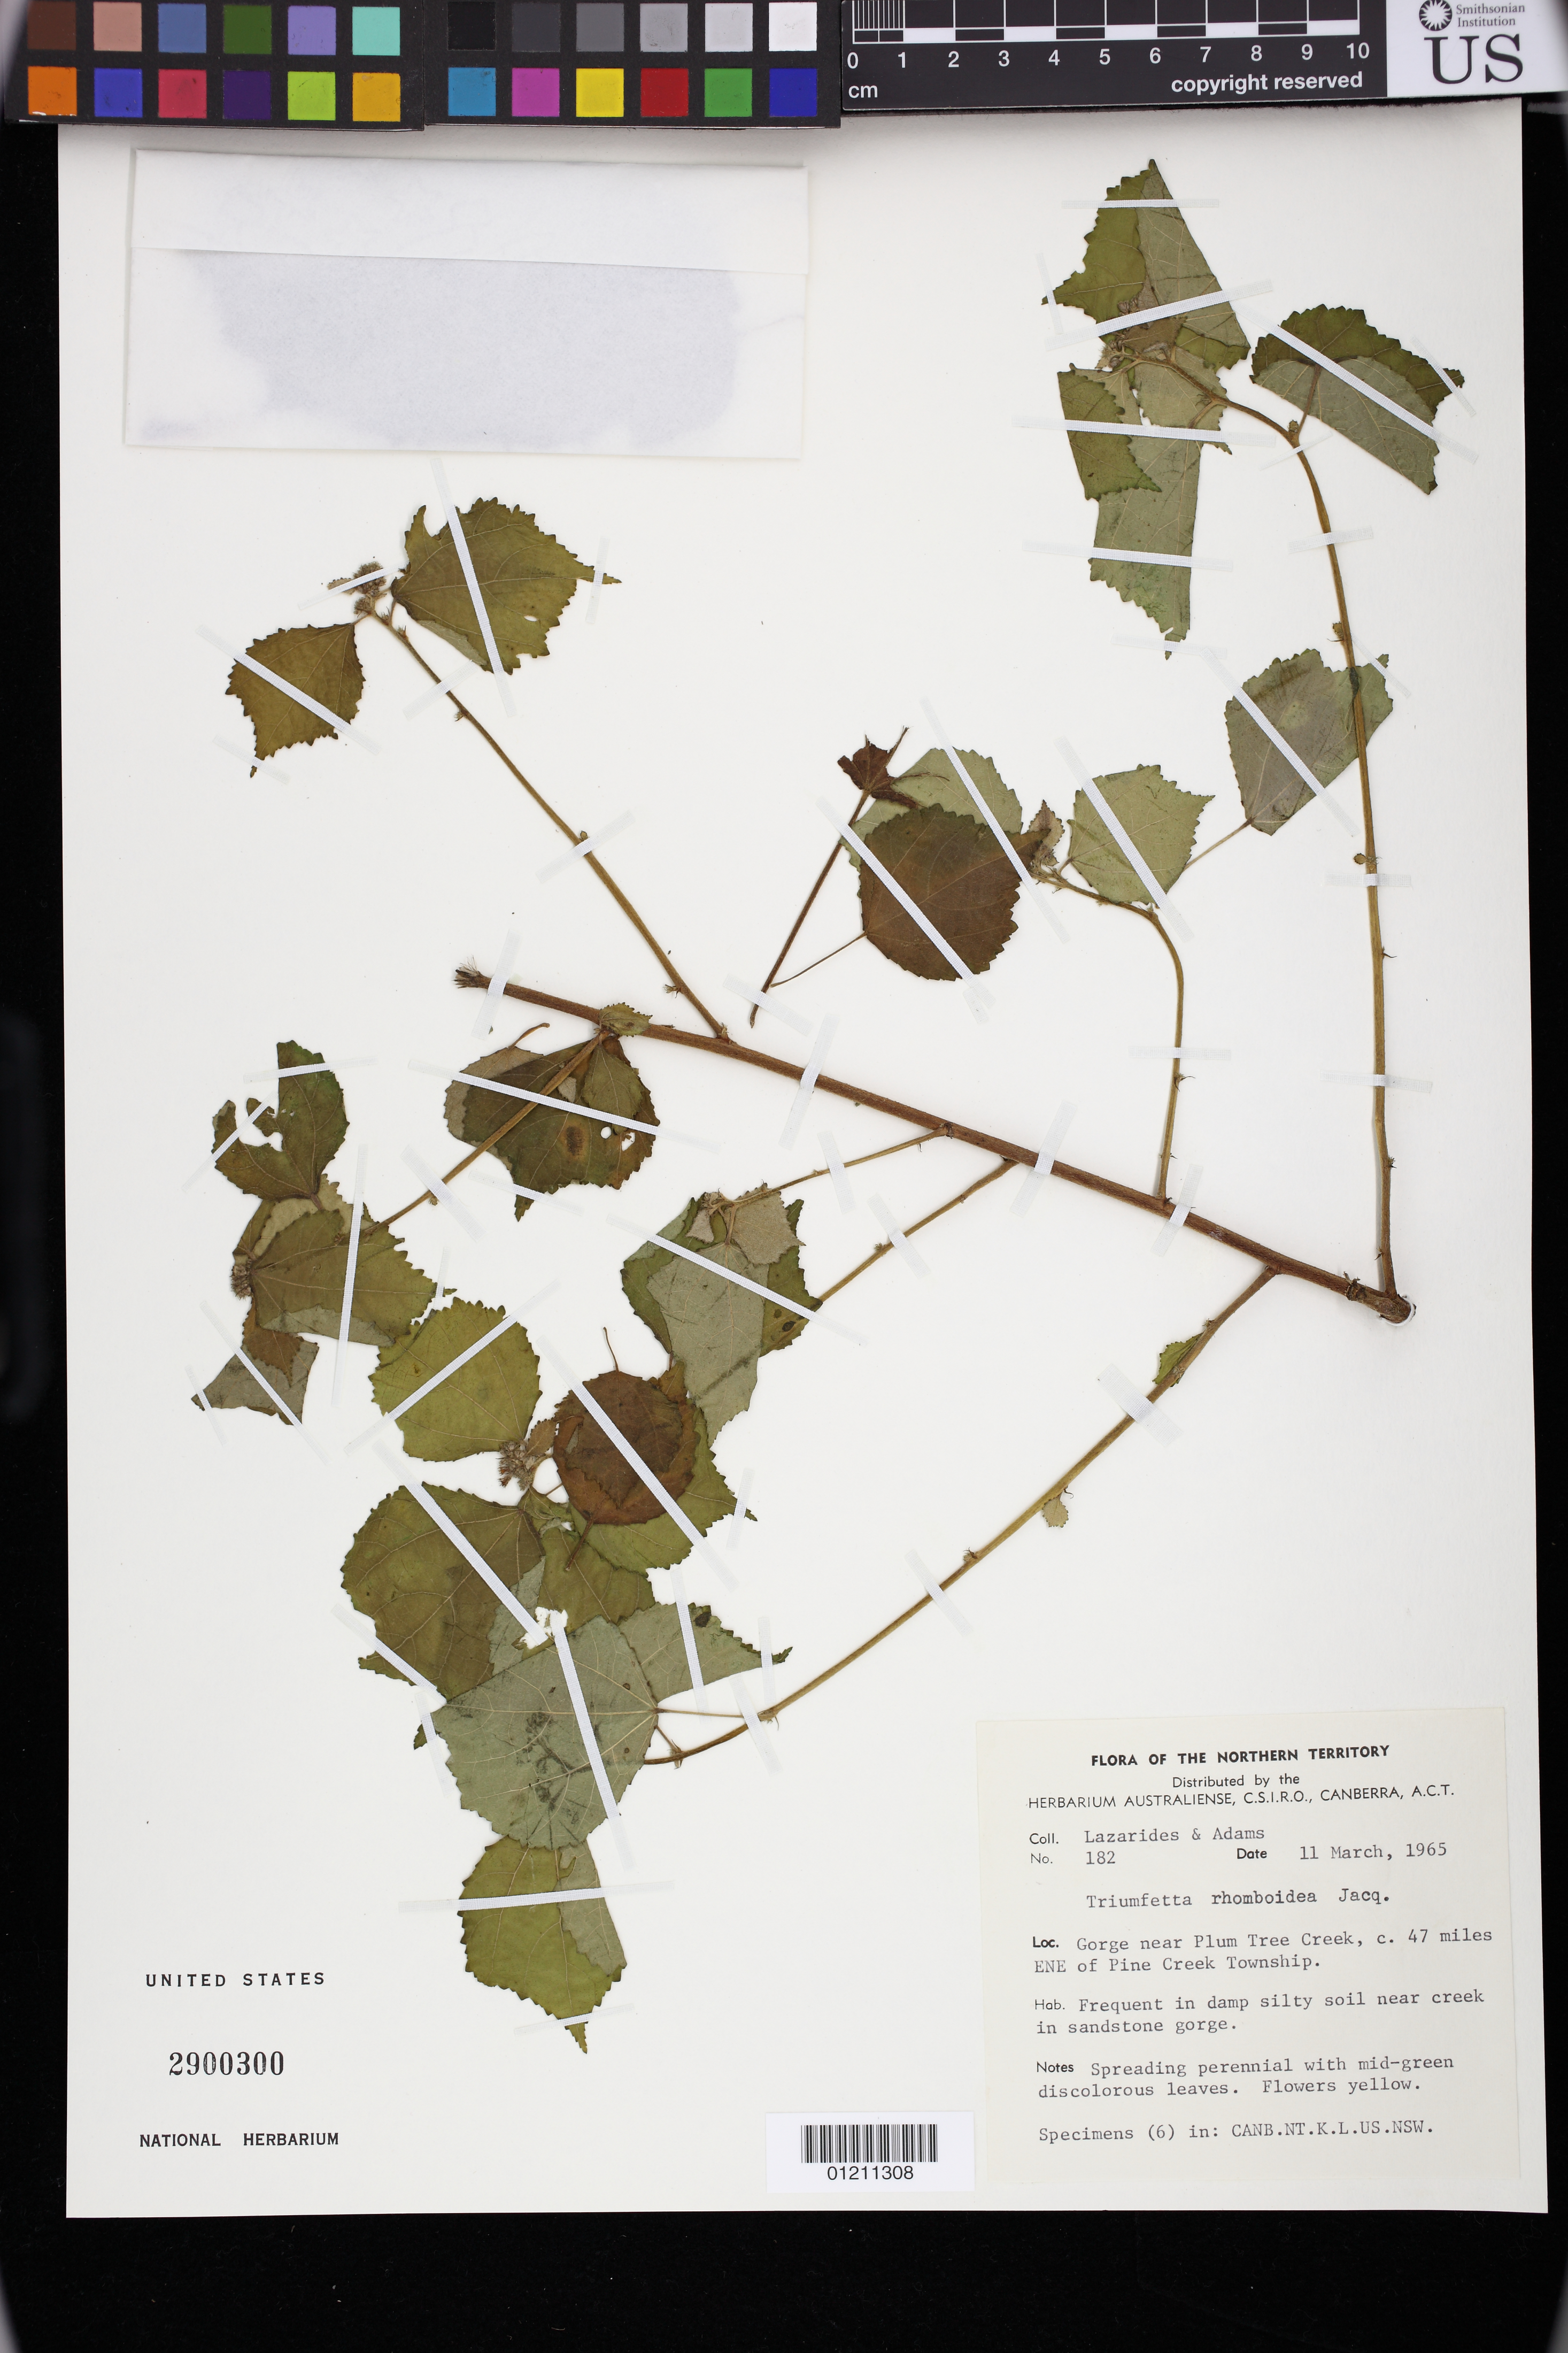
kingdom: Plantae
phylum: Tracheophyta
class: Magnoliopsida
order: Malvales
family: Malvaceae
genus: Triumfetta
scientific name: Triumfetta rhomboidea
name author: Jacq.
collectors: M. Lazarides & Adams, --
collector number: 182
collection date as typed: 03 Nov 1965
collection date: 1965-11-03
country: Australia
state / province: Northern Territory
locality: Gorge near Plum Tree Creek, c. 47 miles ENE of Pine Creek Township.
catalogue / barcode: US 2900300